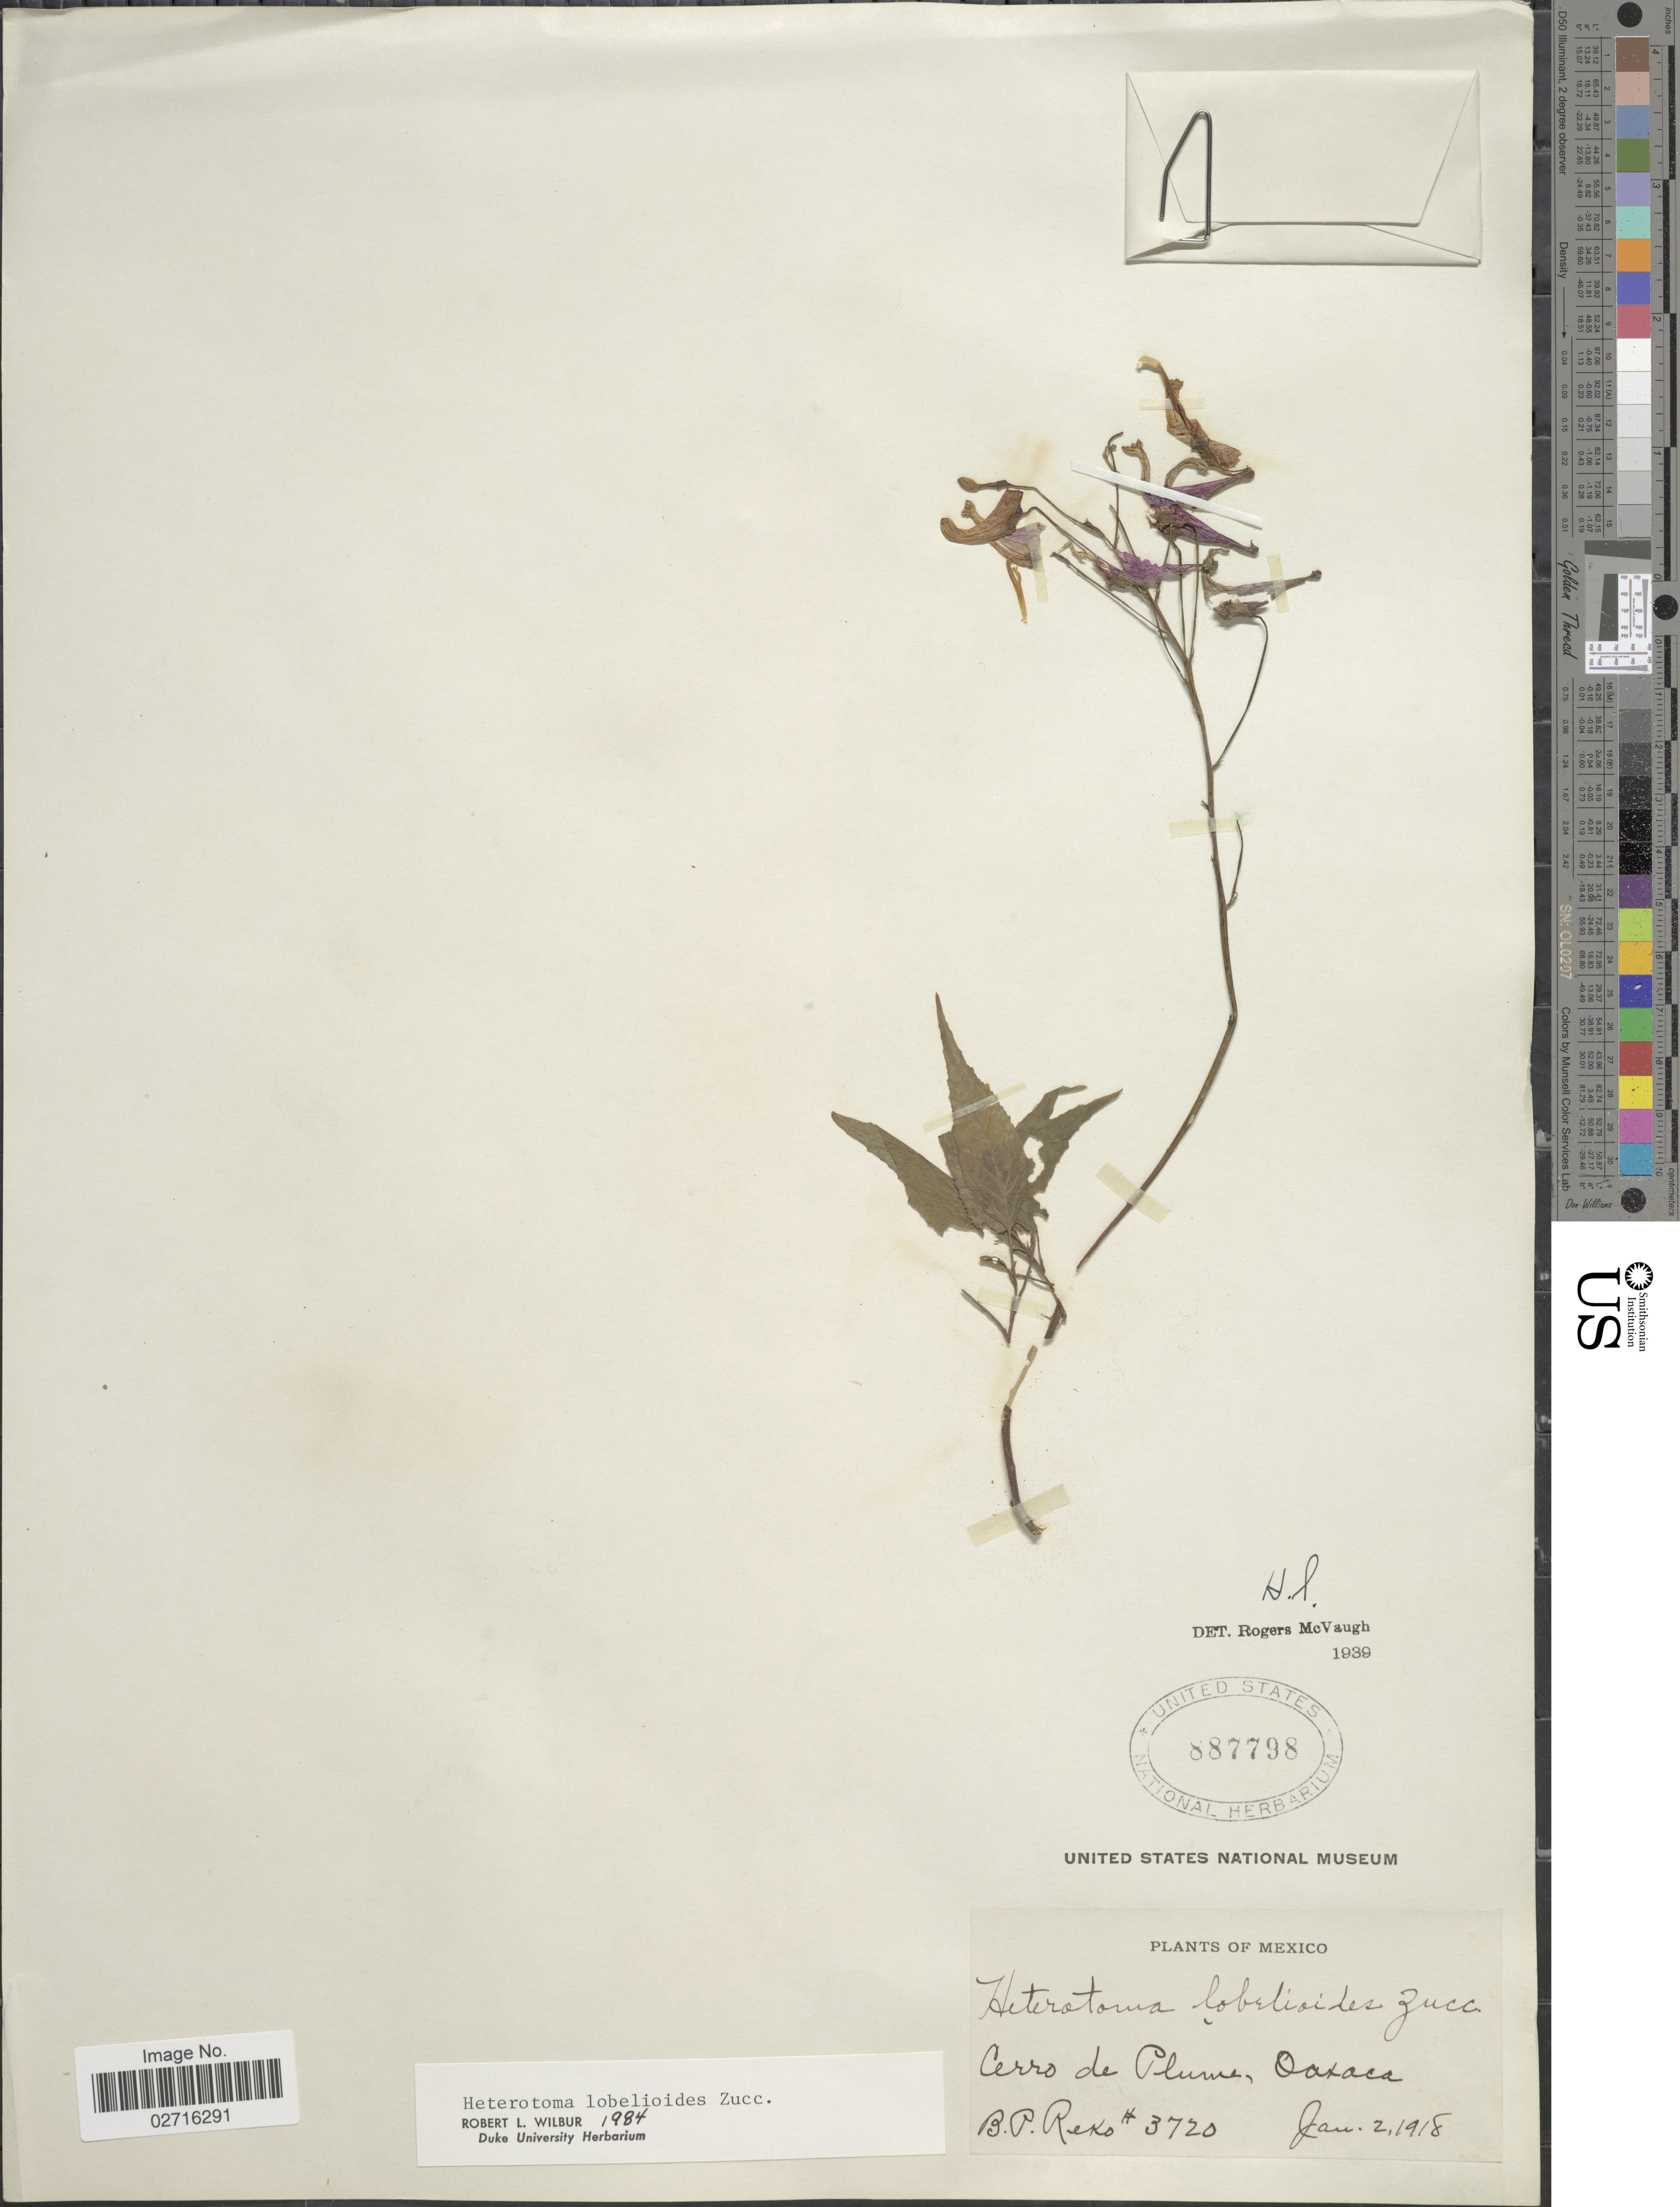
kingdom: Plantae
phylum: Tracheophyta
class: Magnoliopsida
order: Asterales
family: Campanulaceae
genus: Heterotoma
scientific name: Heterotoma lobelioides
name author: Zucc.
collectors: B. P. Reko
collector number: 3720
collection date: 1918-01-02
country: Mexico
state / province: Oaxaca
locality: Cerro de Plume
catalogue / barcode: US 887798